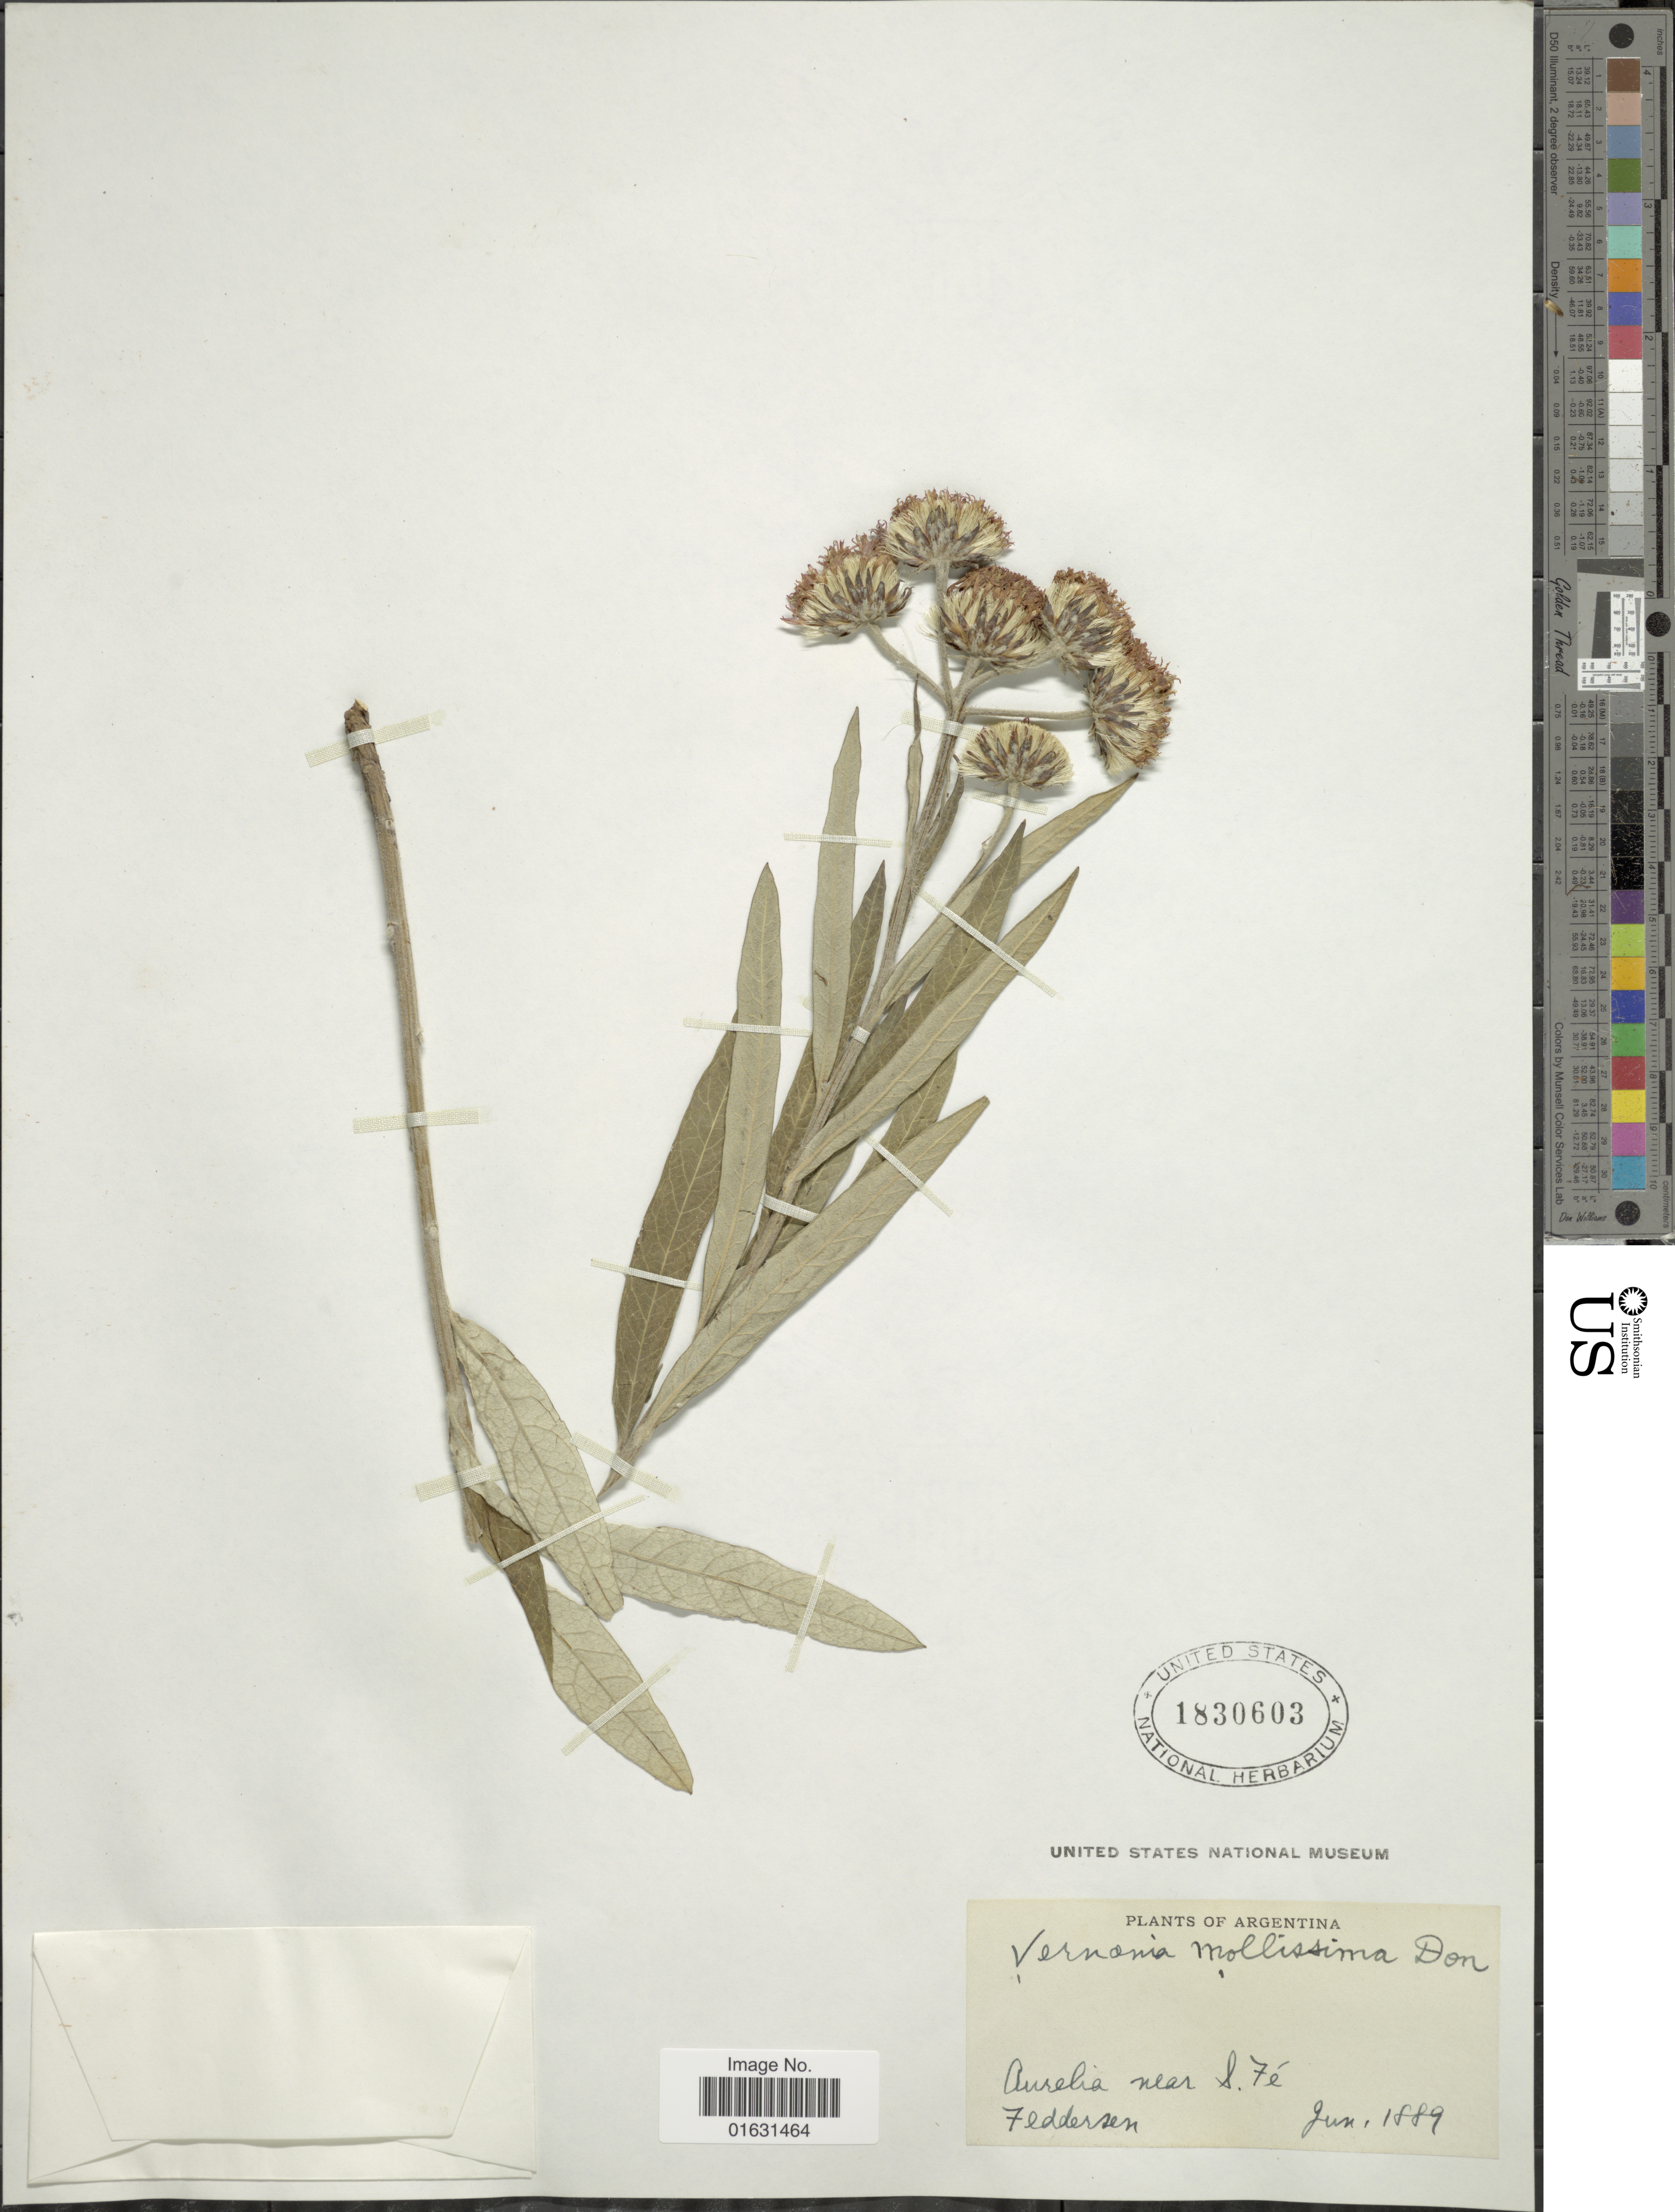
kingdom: Plantae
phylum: Tracheophyta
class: Magnoliopsida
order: Asterales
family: Asteraceae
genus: Lessingianthus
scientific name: Lessingianthus mollissimus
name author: (D. Don ex Hook. & Arn.) H. Rob.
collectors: Feddersen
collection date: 1889-06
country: Argentina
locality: Aurelia near S. Fé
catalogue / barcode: US 1830603